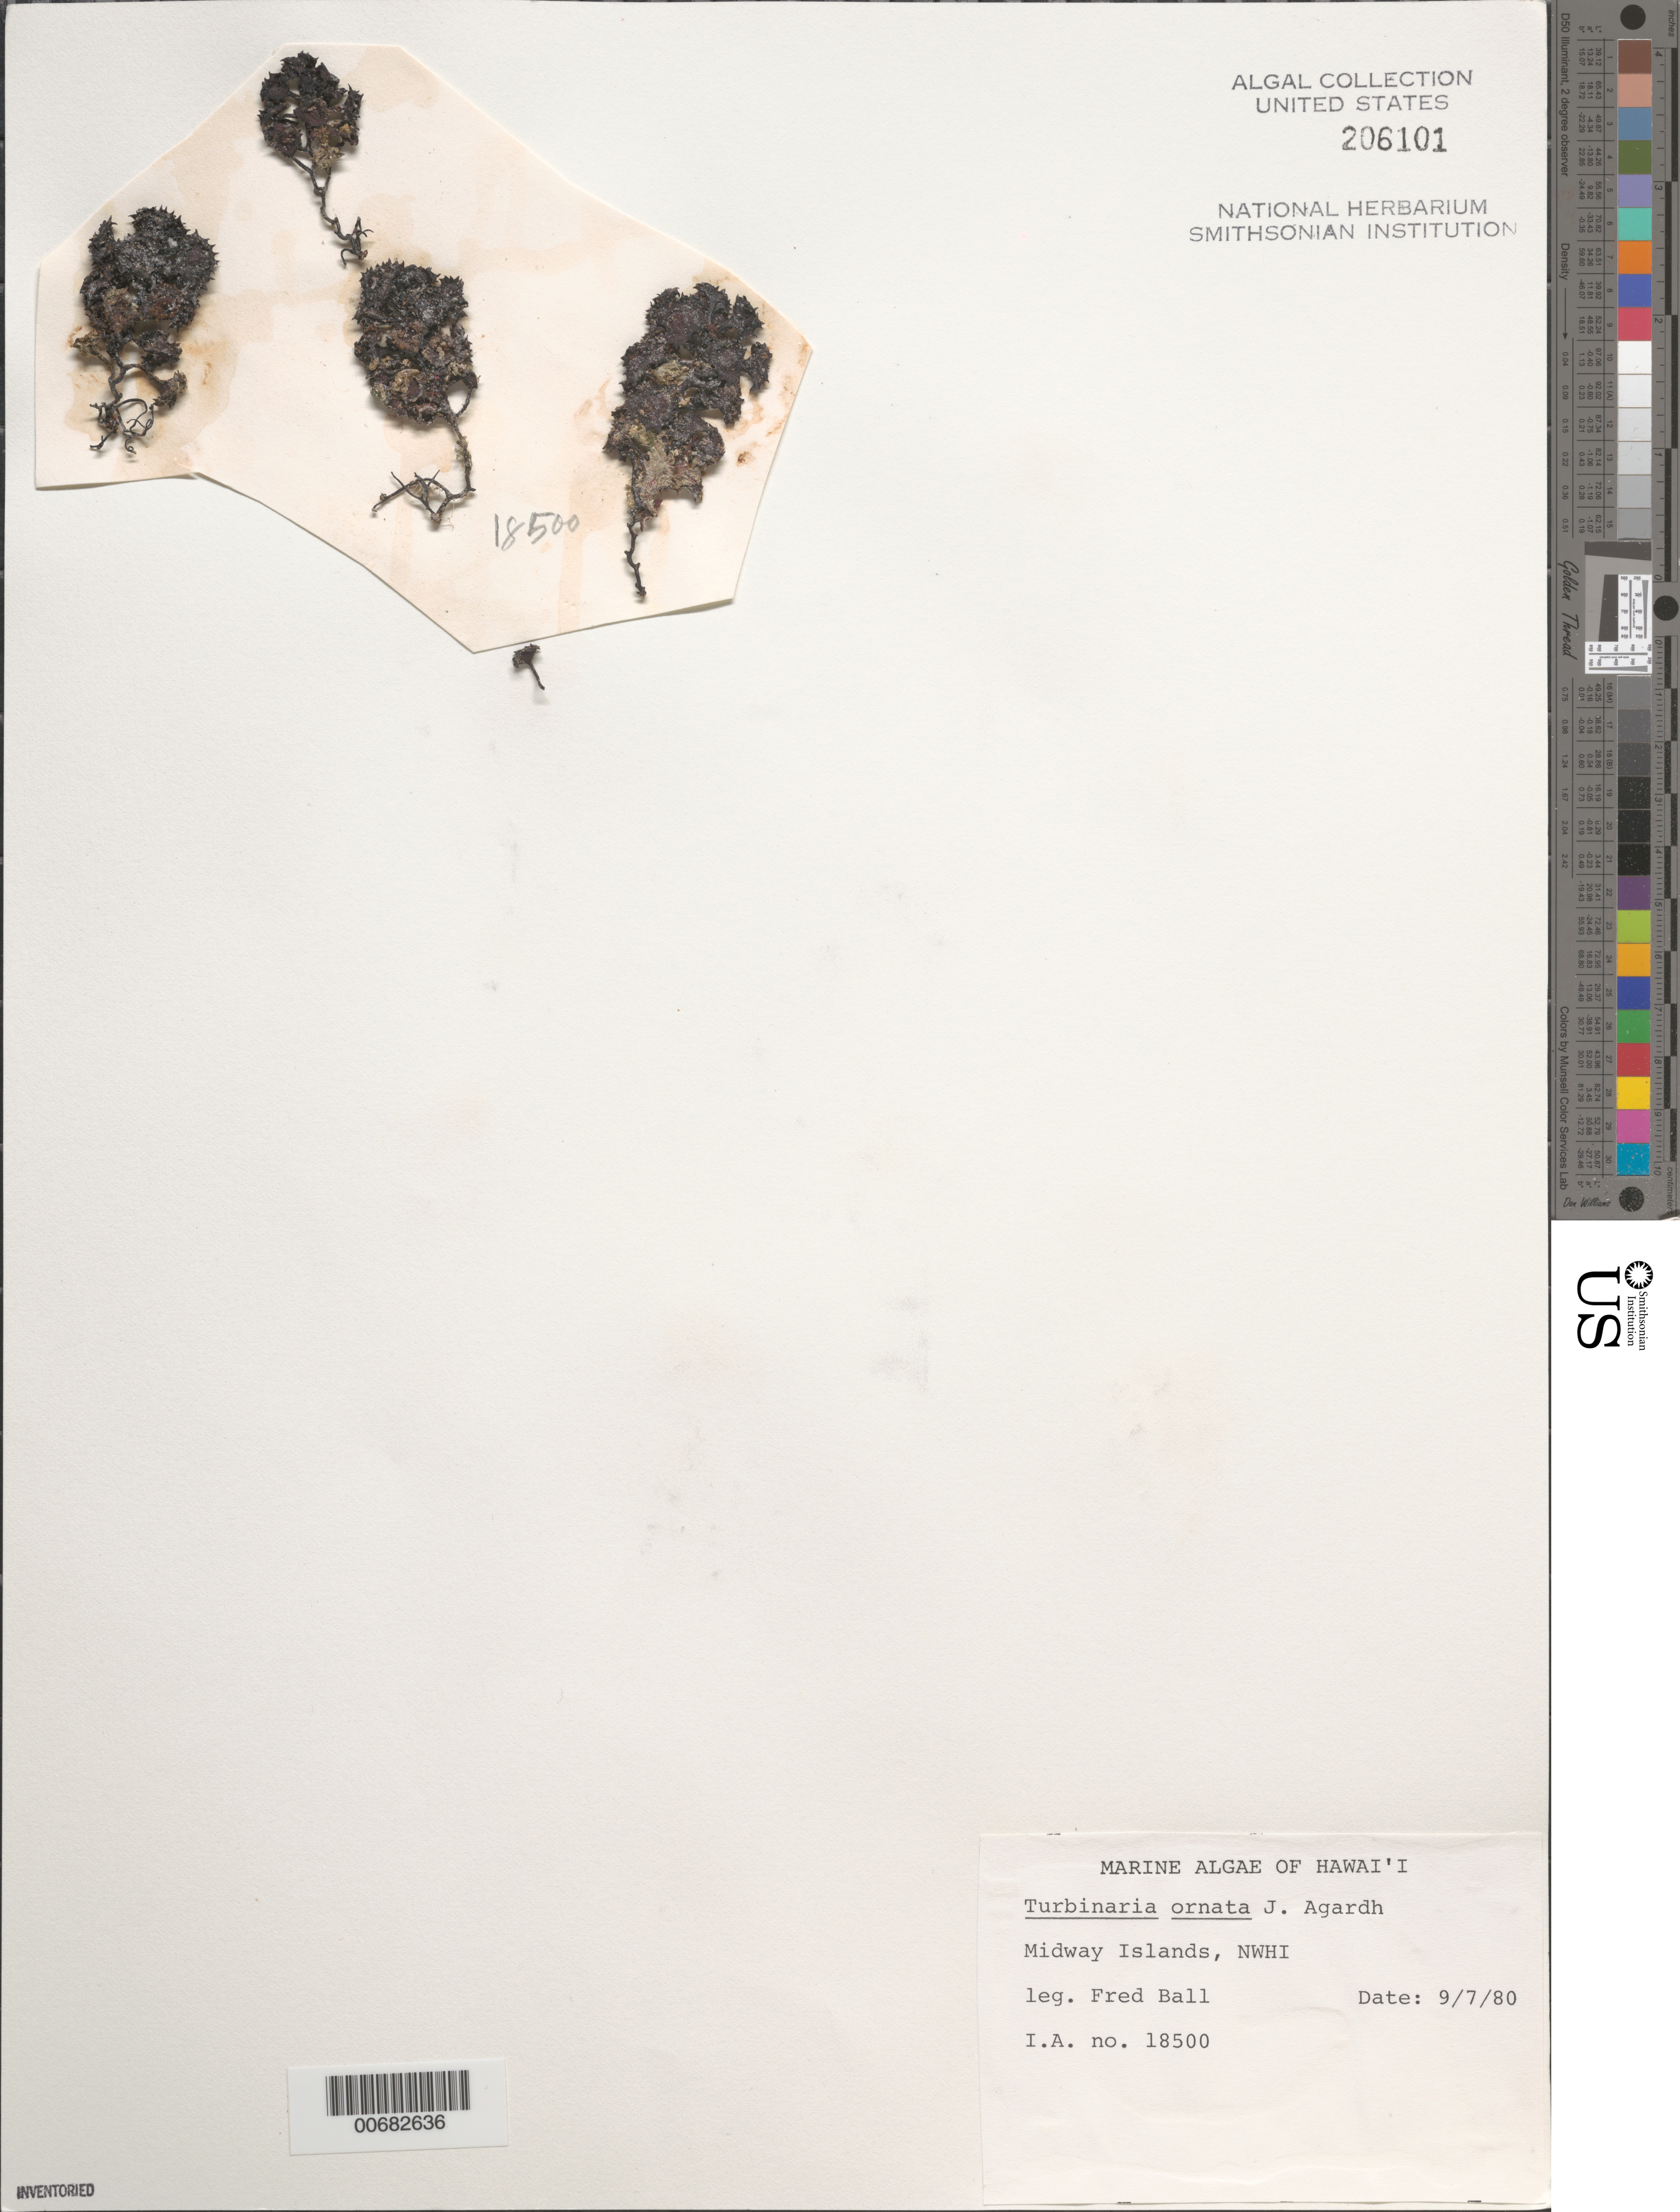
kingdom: Chromista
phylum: Ochrophyta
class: Phaeophyceae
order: Fucales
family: Sargassaceae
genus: Turbinaria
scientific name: Turbinaria ornata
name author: (Turner) J. Agardh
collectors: F. Ball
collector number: IAA 18500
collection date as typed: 07 Sep 1980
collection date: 1980-09-07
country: U.S. Administered Pacific Islands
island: Midway Atoll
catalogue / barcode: US 206101